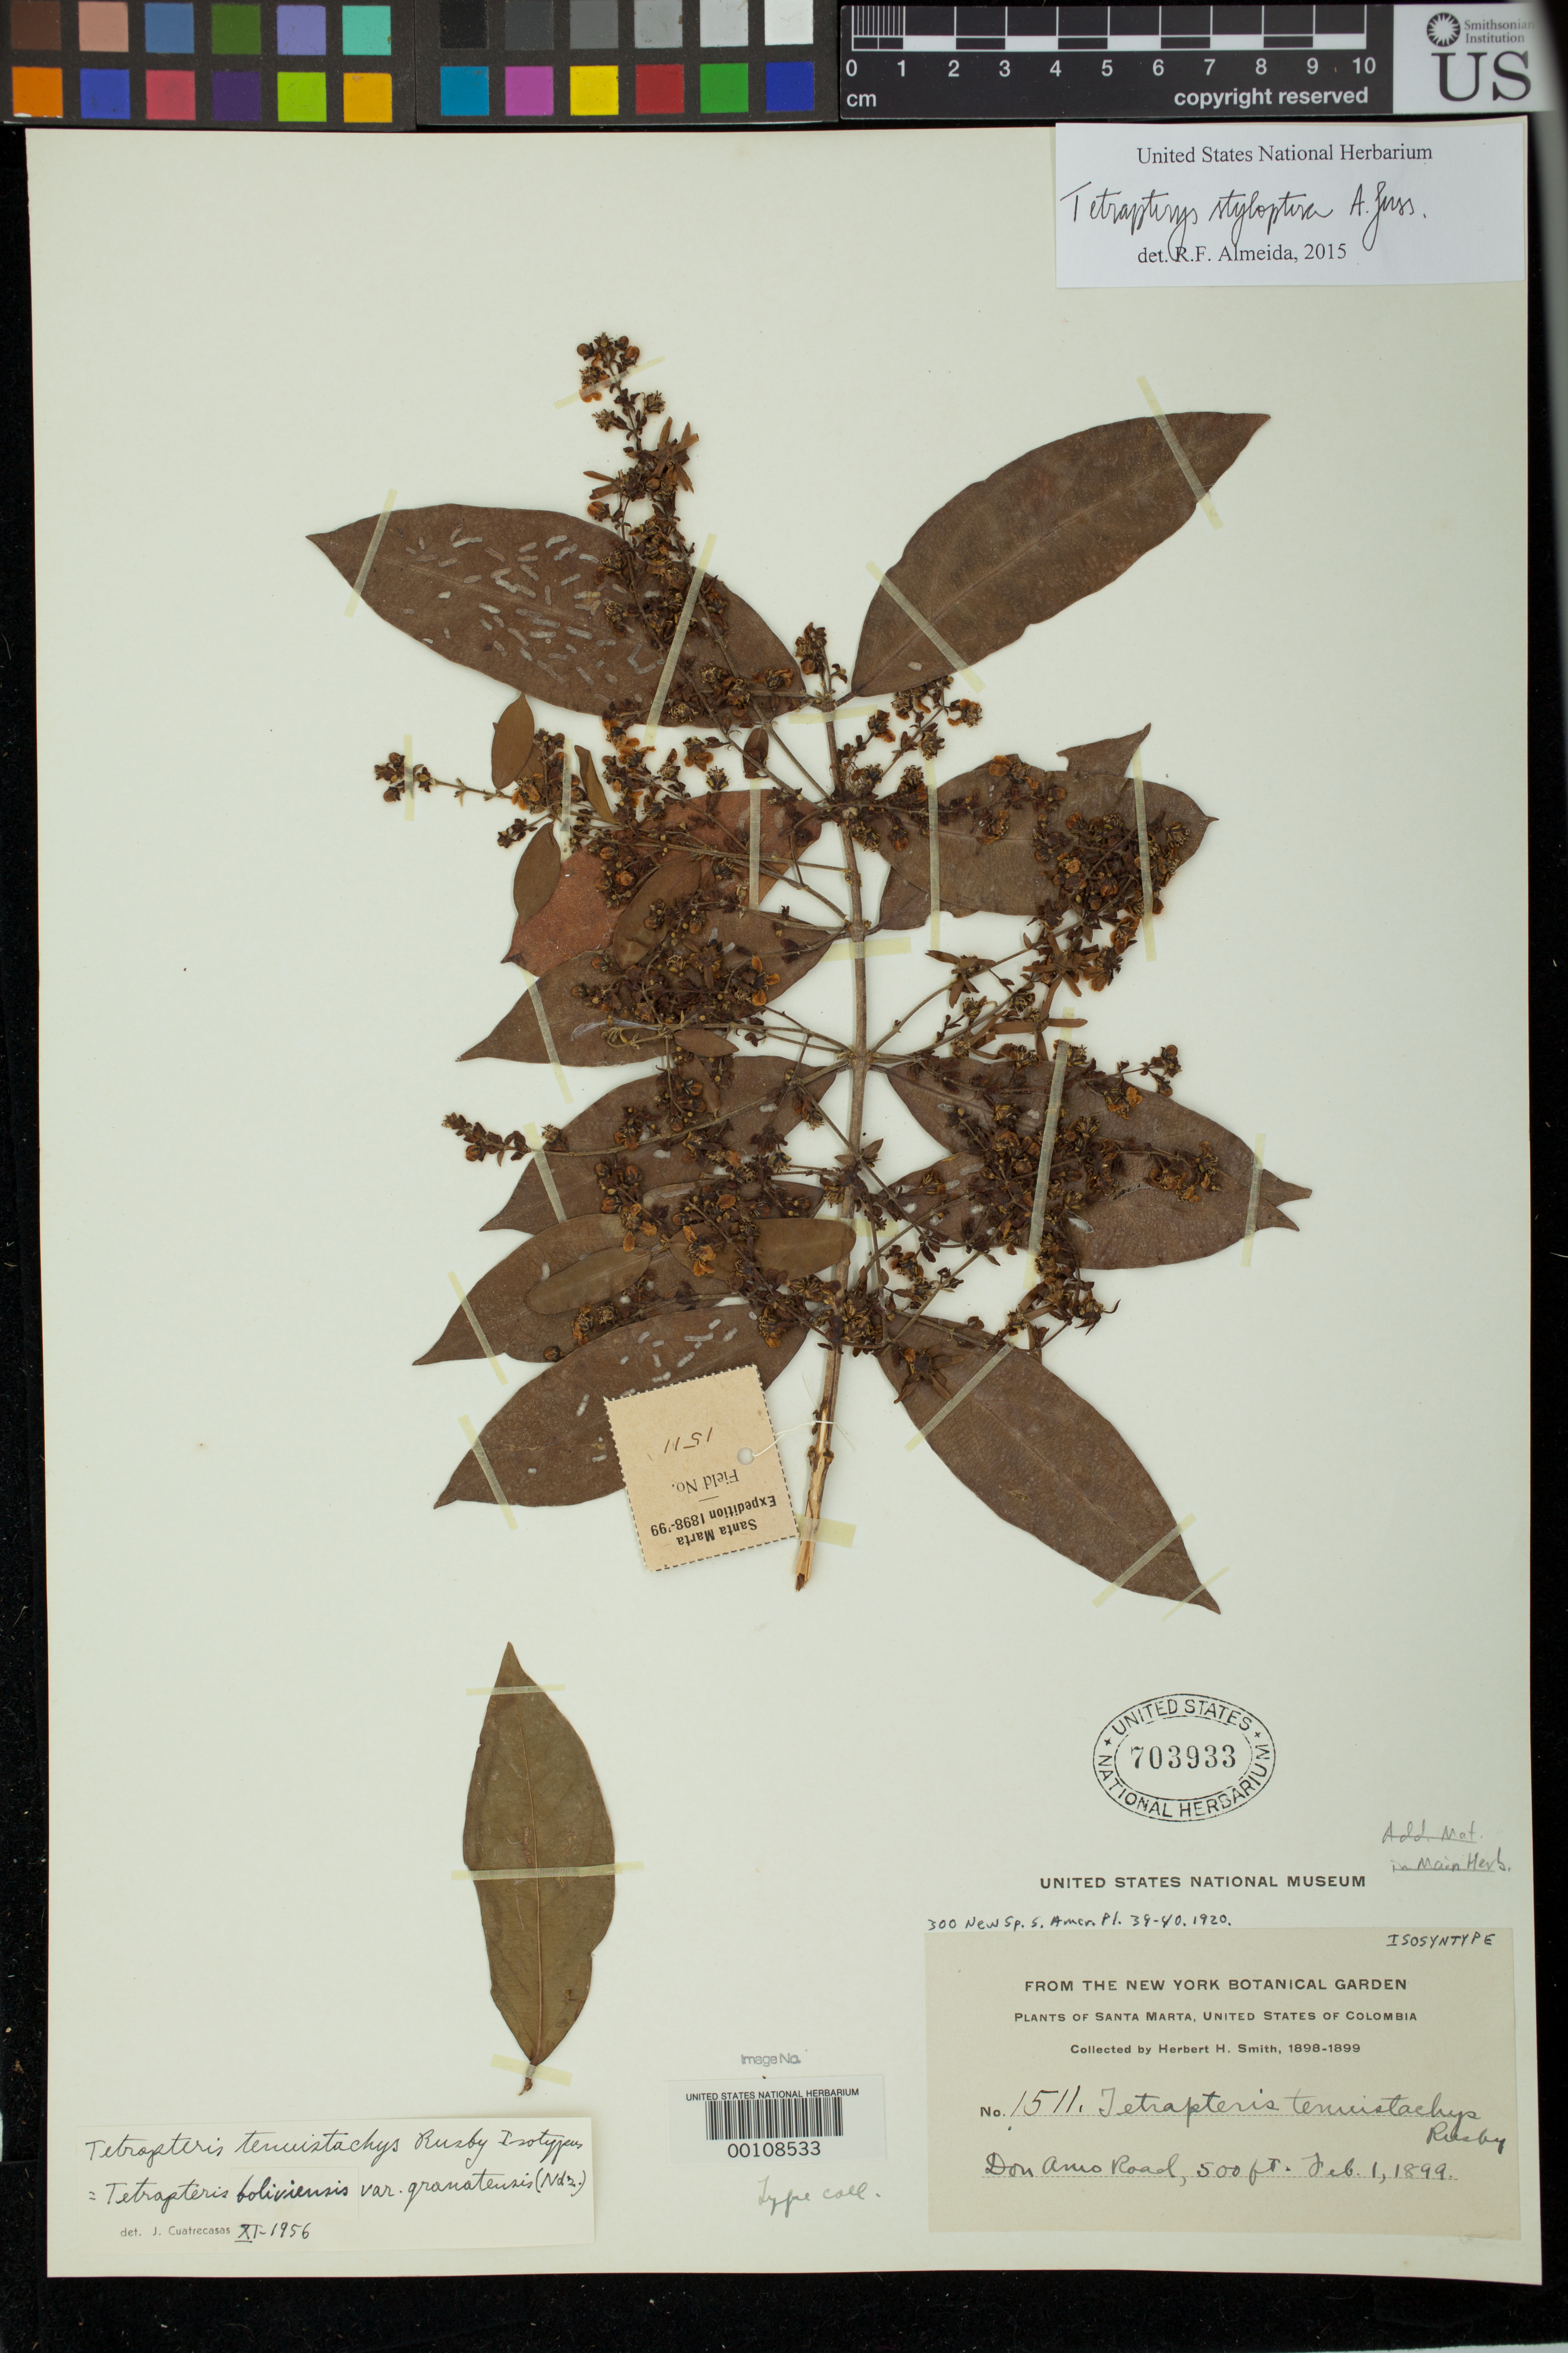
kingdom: Plantae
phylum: Tracheophyta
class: Magnoliopsida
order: Malpighiales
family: Malpighiaceae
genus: Tetrapterys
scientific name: Tetrapterys tenuistachys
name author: Rusby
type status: Isosyntype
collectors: Herbert H. Smith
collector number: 1511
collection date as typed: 01 Feb 1899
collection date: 1899-02-01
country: Colombia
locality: Santa Maria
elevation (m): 152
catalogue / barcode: US 703933